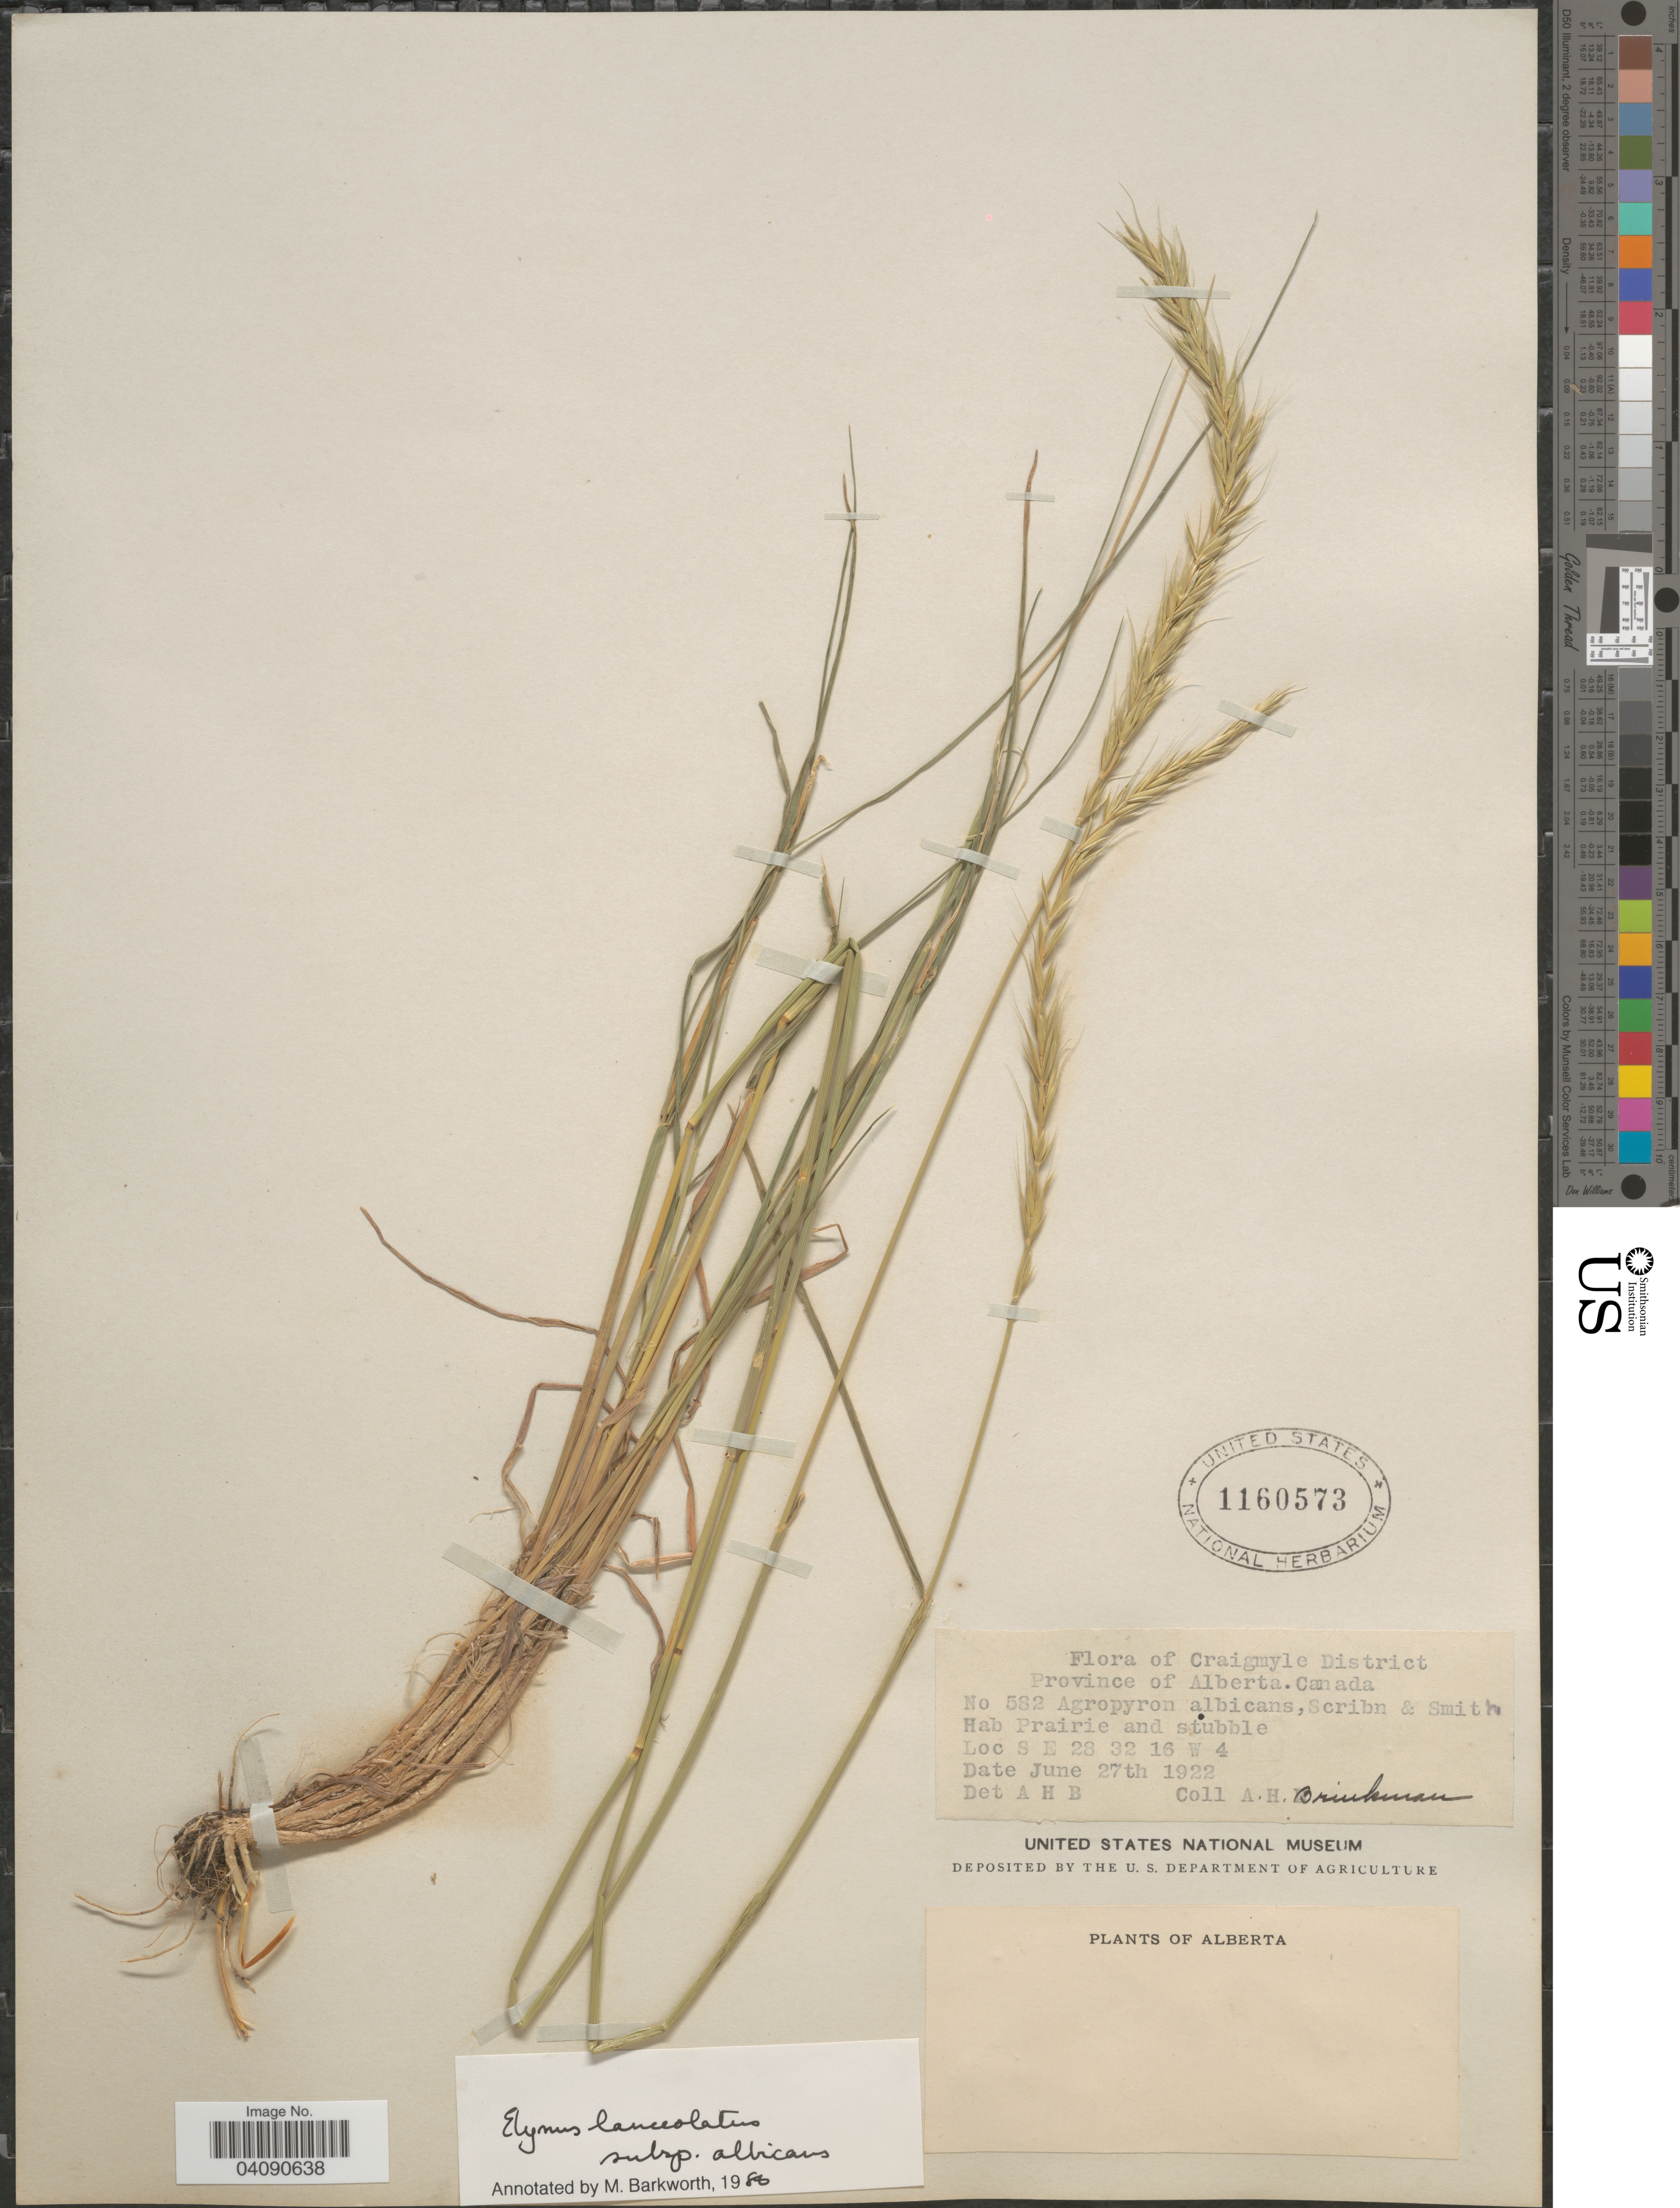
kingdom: Plantae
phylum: Tracheophyta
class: Liliopsida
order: Poales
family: Poaceae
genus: Elymus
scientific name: Elymus albicans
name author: (Scribn. & J.G. Sm.) Á. Löve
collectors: A. Brinkman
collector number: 582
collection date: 1922-06-27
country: Canada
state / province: Alberta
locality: Craigmyle District. Prairie and stubble. S E 28 32 16 W 4.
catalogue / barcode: US 1160573